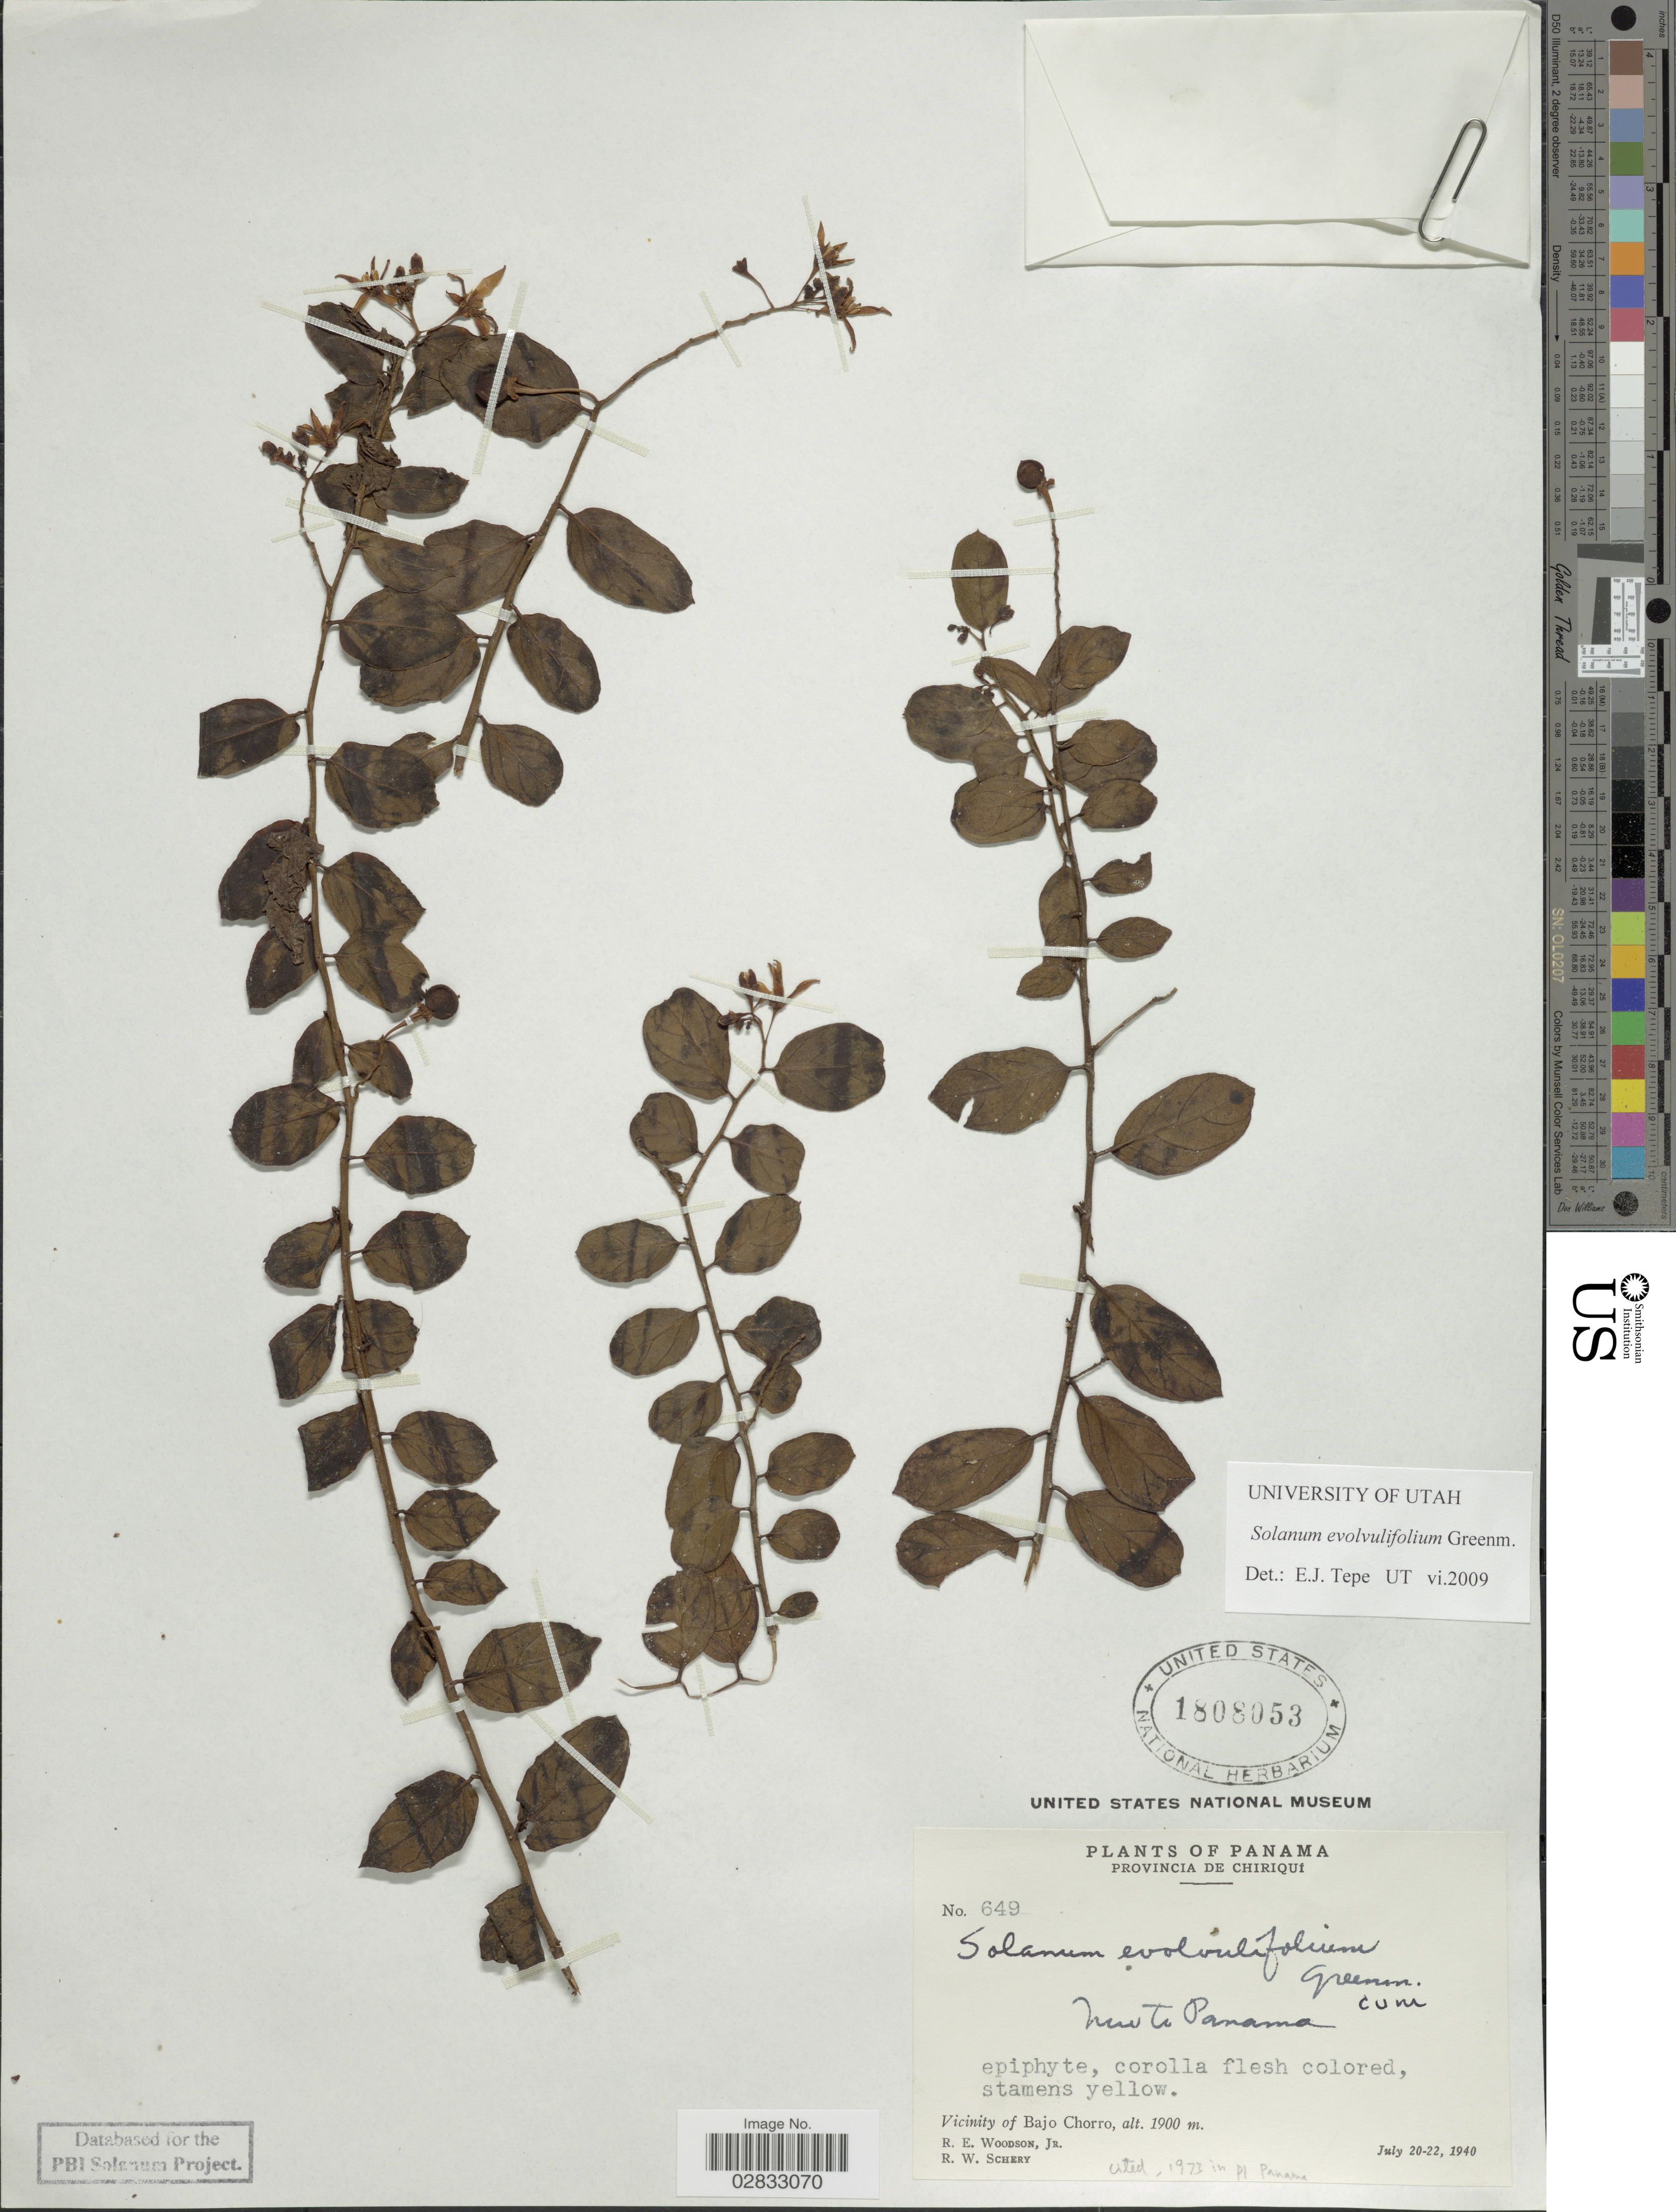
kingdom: Plantae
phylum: Tracheophyta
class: Magnoliopsida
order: Solanales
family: Solanaceae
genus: Solanum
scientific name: Solanum evolvulifolium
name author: Greenm. ex Donn. Sm.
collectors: R. E. Woodson & R. W. Schery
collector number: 649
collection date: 1940-07-20/1940-07-22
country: Panama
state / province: Chiriqui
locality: Vicinity of Bajo Chorro.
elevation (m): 1900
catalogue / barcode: US 1808053